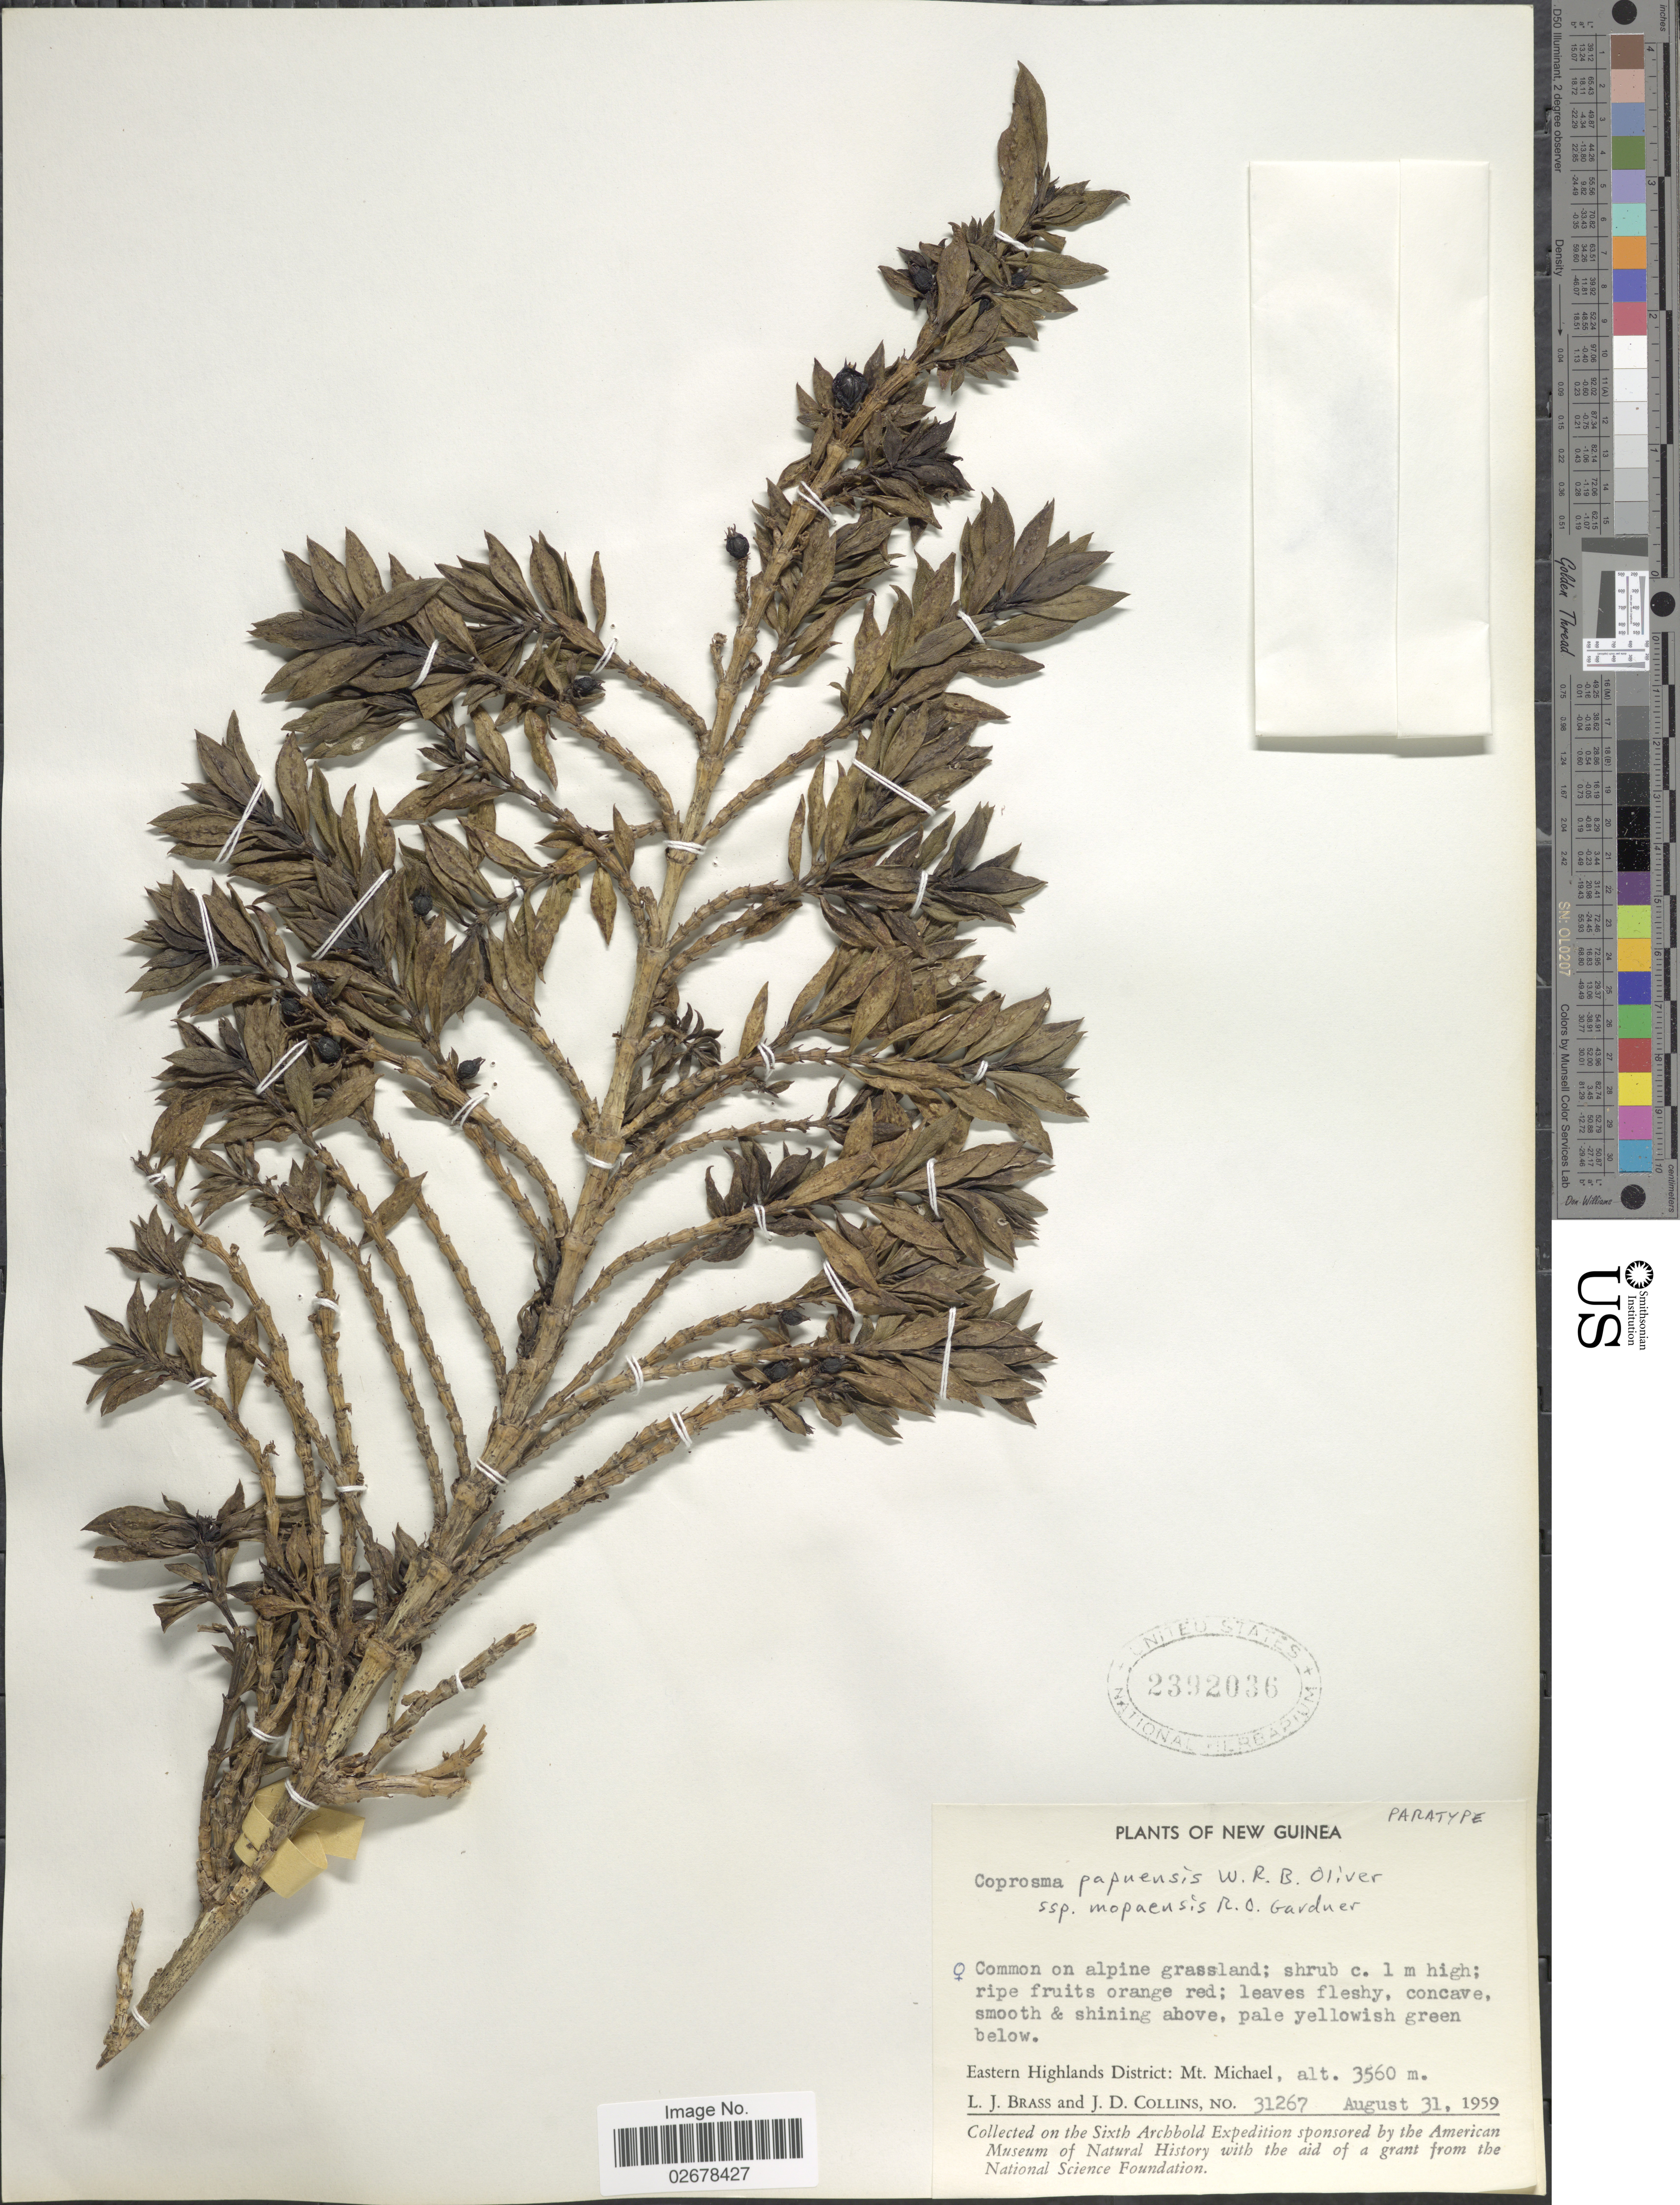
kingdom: Plantae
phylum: Tracheophyta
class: Magnoliopsida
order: Gentianales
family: Rubiaceae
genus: Coprosma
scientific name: Coprosma papuensis subsp. mopaensis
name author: R.O. Gardner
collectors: L. J. Brass & J. Collins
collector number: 31267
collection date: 1959-08-31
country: Papua New Guinea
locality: New Guinea, Eastern Highlands District: Mt. Michael.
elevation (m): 3560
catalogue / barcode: US 2392036